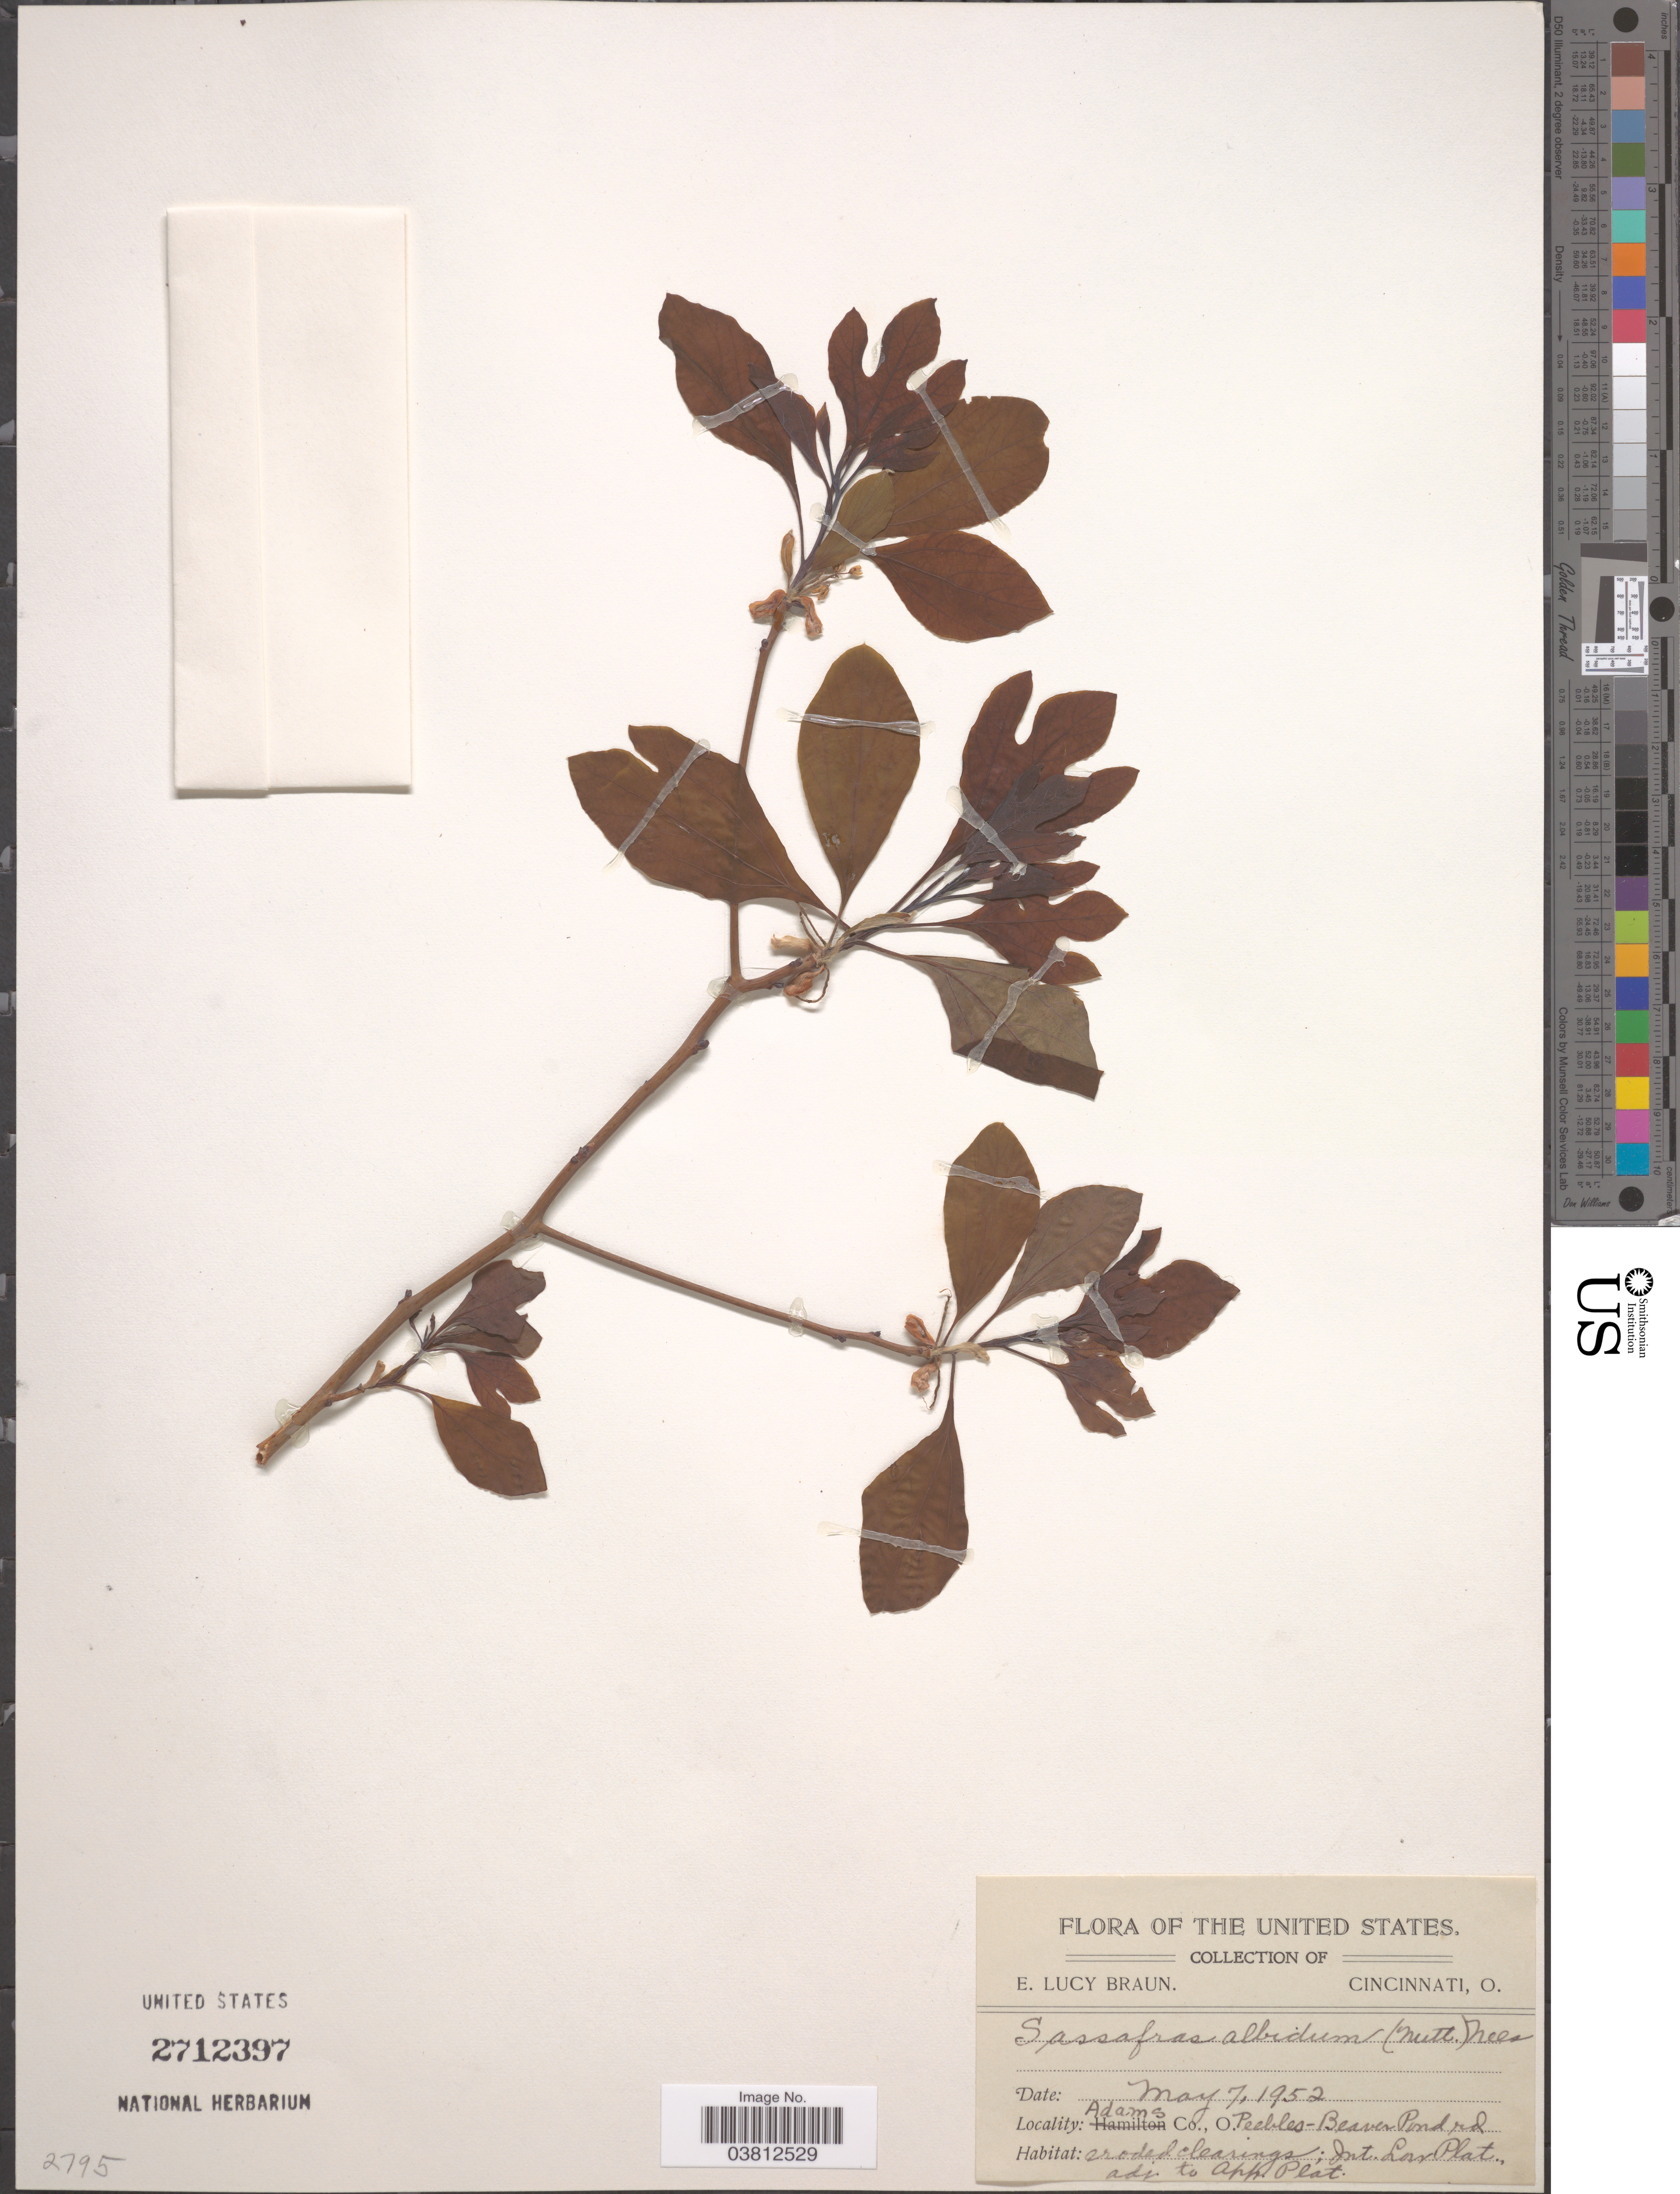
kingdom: Plantae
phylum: Tracheophyta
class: Magnoliopsida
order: Laurales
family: Lauraceae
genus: Sassafras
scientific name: Sassafras albidum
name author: (Nutt.) Nees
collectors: E. L. Braun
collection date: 1952-05-07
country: United States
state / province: Ohio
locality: Adams Co., Peebles-Beaver Pond rd. Eroded clearings; Int. Low Plat., adj to App. Plat.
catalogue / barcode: US 2712397